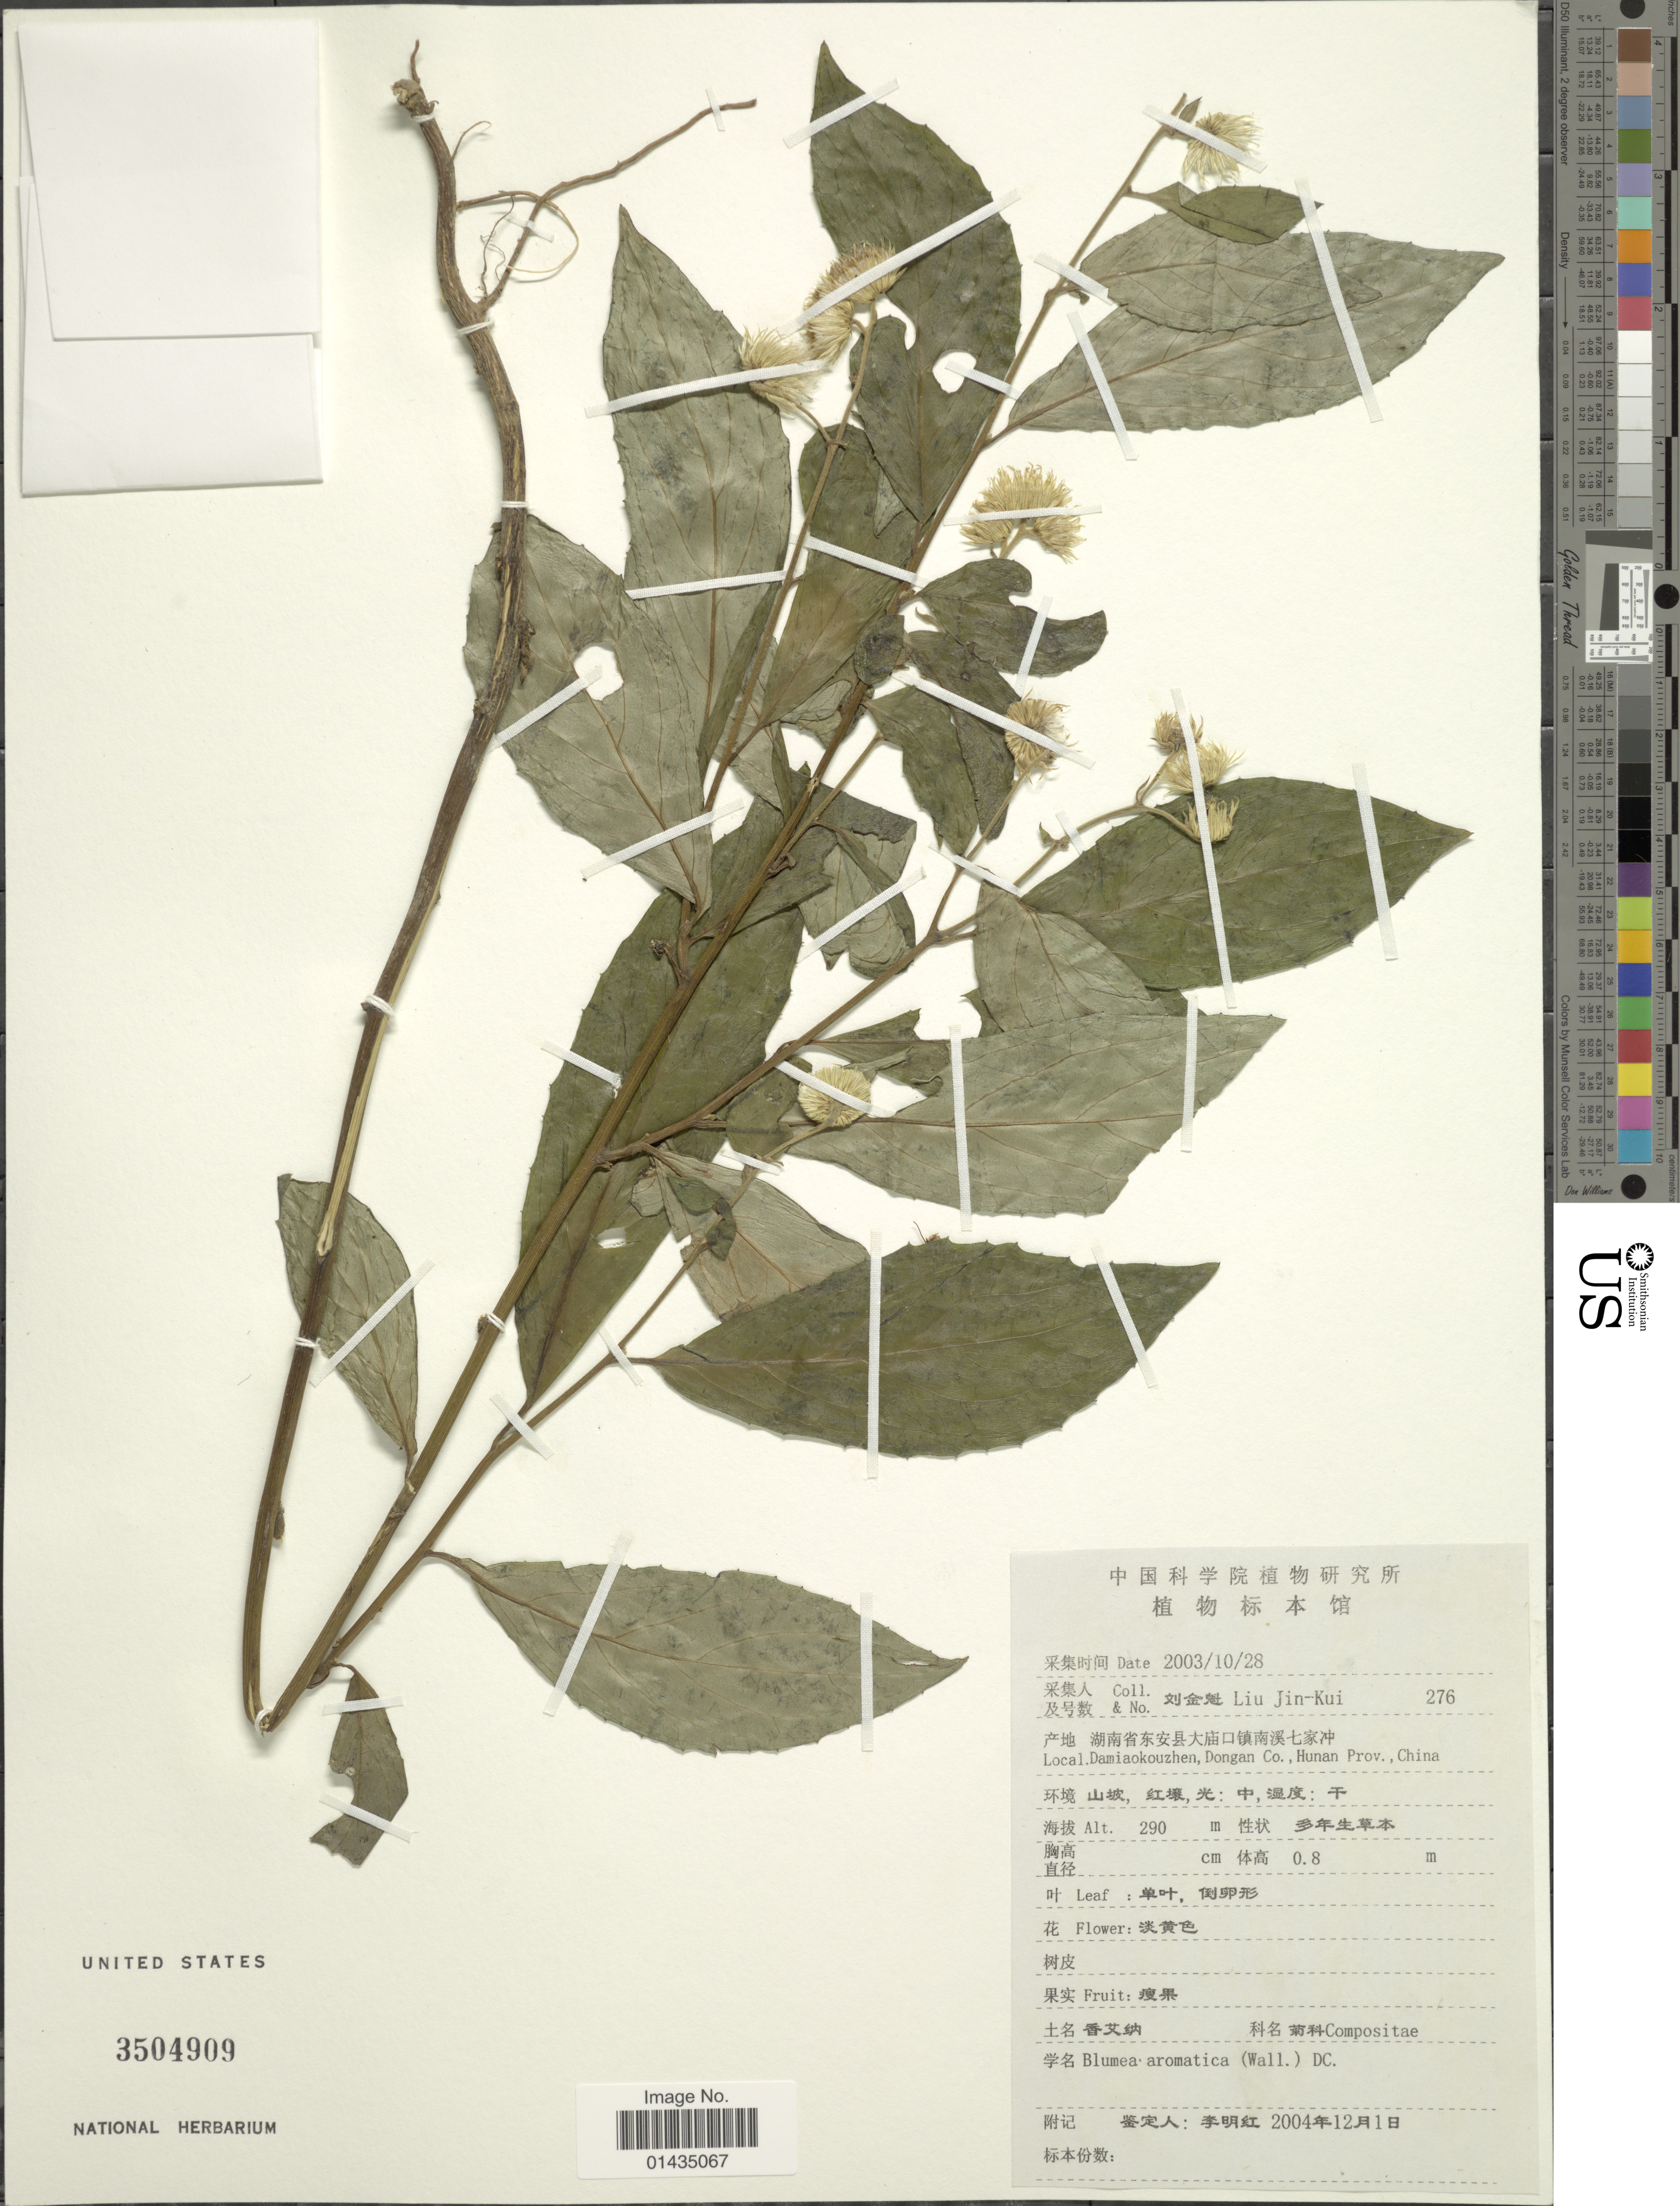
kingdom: Plantae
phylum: Tracheophyta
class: Magnoliopsida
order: Asterales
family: Asteraceae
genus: Blumea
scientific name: Blumea aromatica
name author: DC.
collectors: Liu Jin-Kui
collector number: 276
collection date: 2003-10-28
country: China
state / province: Hunan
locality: Damiaokouzhen, Dongan Co.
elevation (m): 290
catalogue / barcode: US 3504909